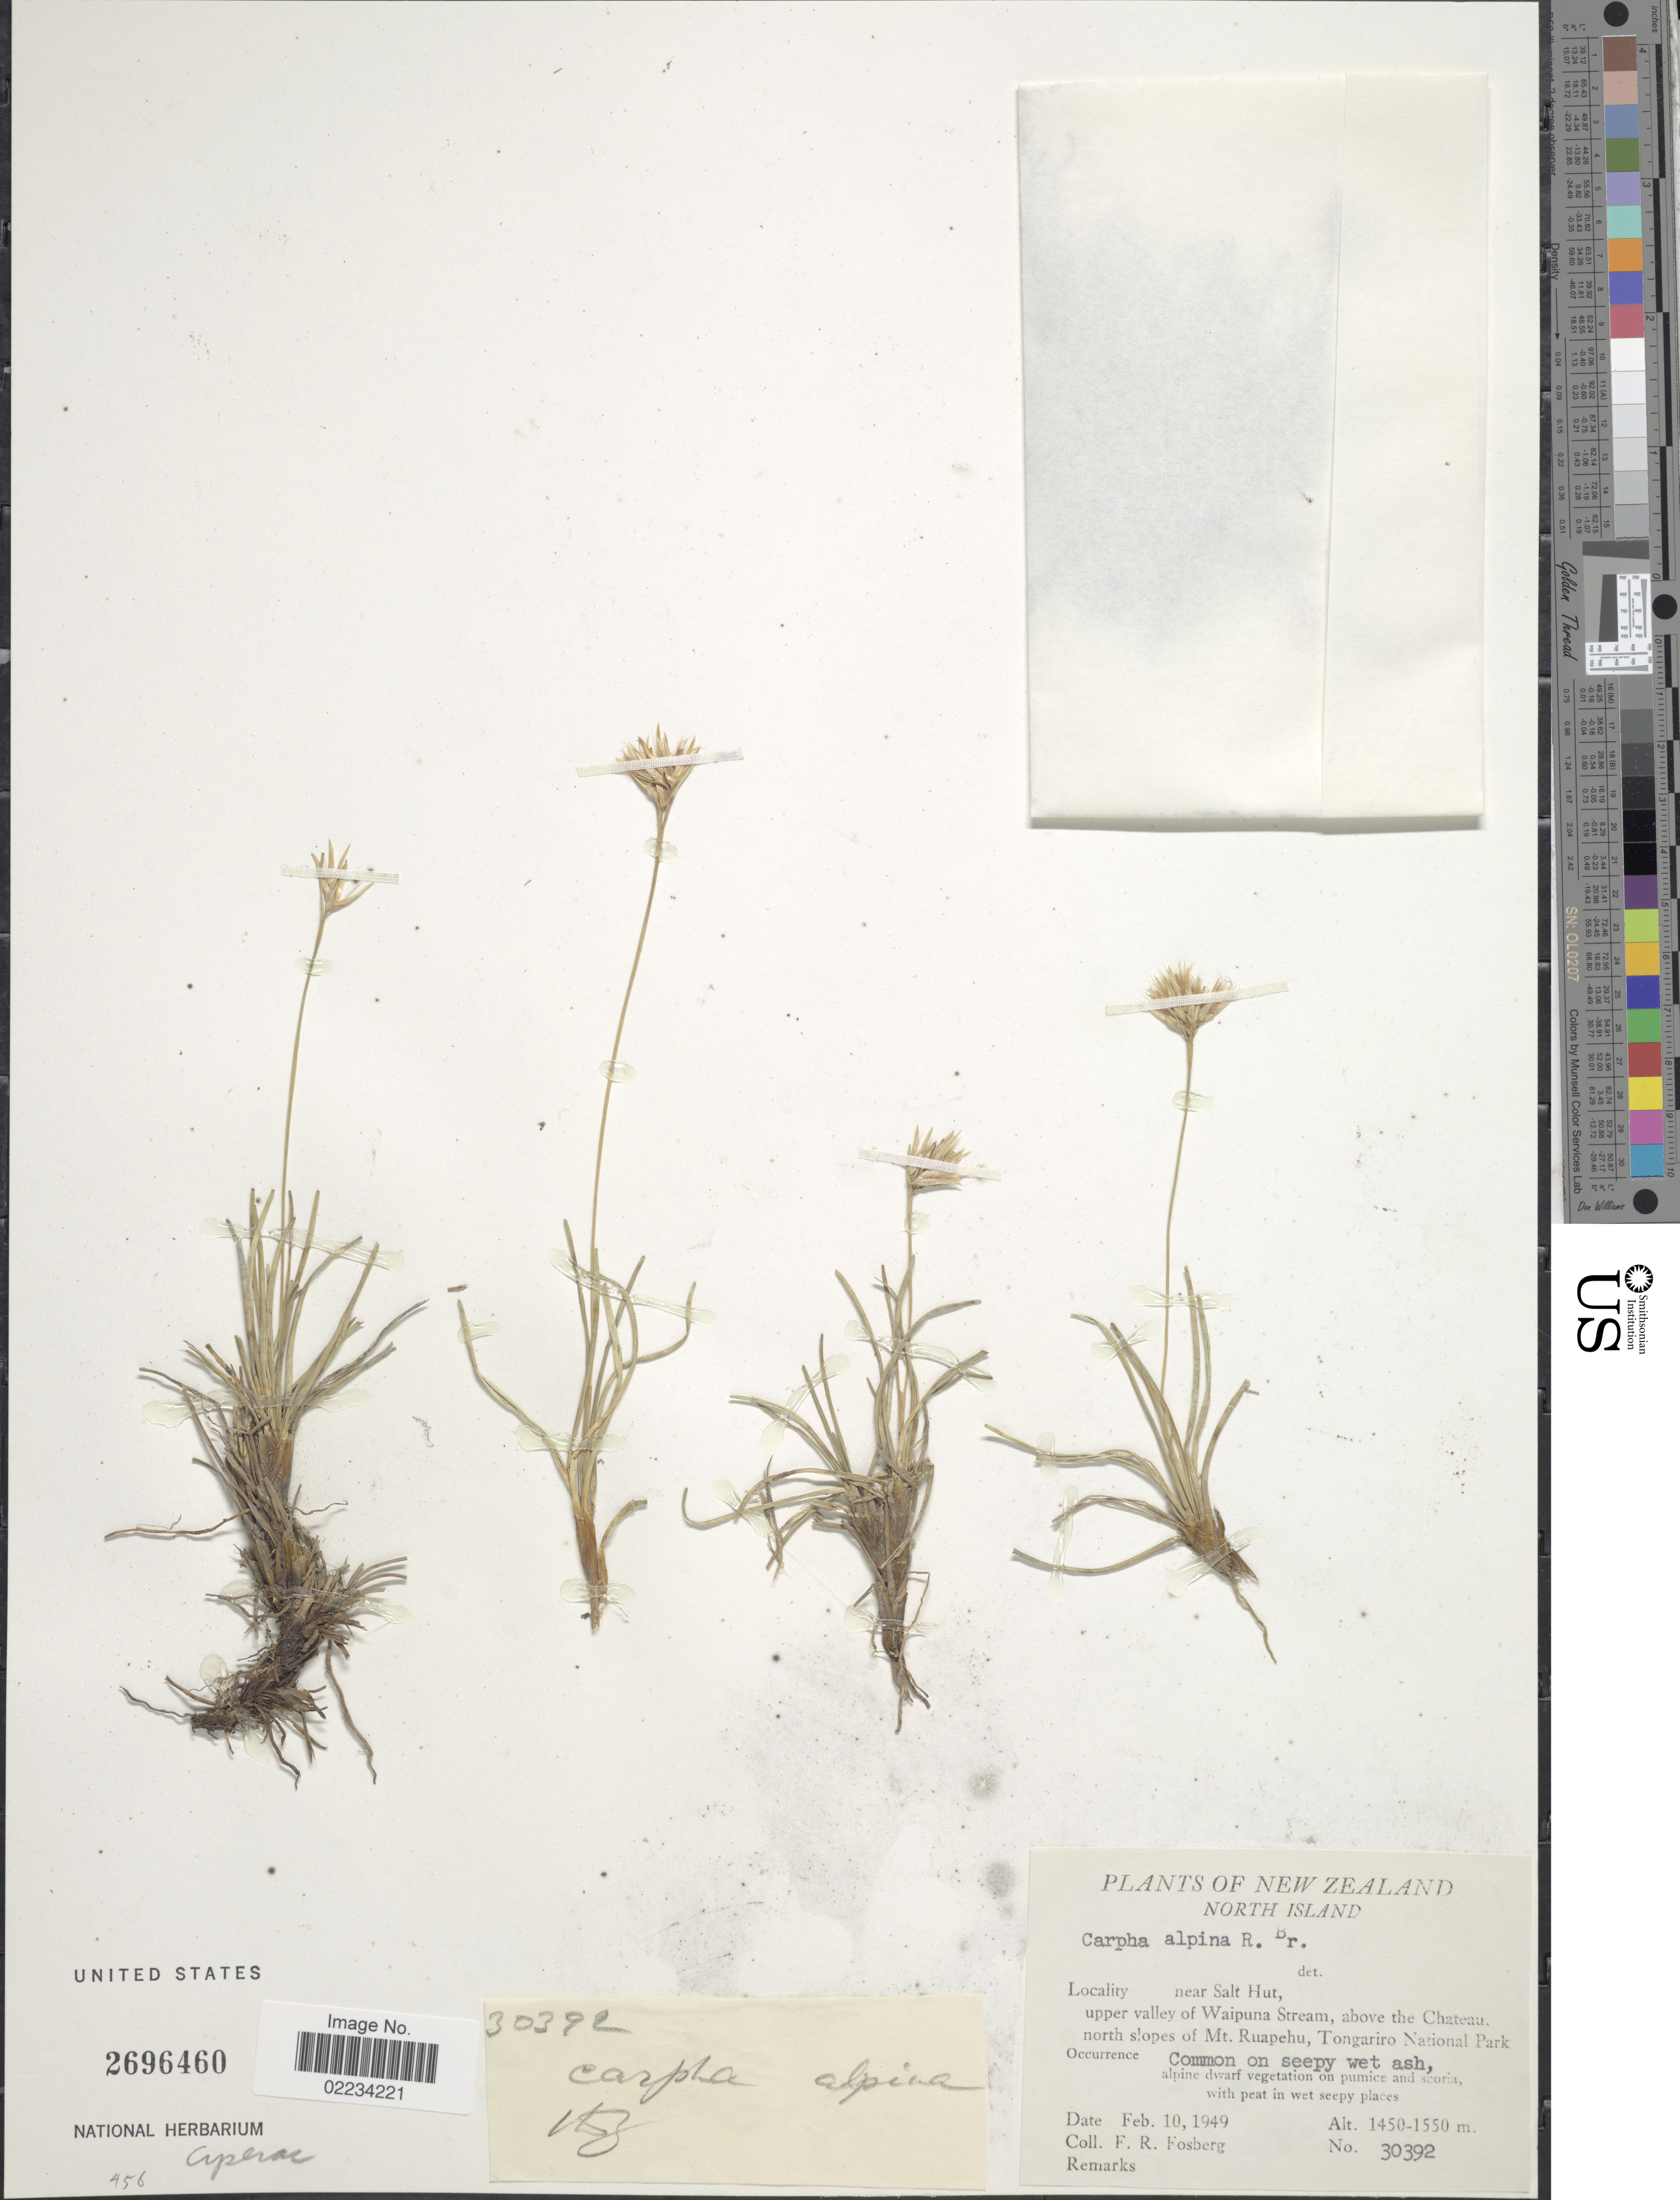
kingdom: Plantae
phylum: Tracheophyta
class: Liliopsida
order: Poales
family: Cyperaceae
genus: Carpha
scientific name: Carpha alpina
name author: R. Br.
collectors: F. R. Fosberg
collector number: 30392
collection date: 1949-02-10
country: New Zealand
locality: Near Salt Hut, upper valley of Waipuna Stream, above the Chateau, north slopes of Mt Ruapehu, Tongariro National Park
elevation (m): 1450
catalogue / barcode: US 2696460